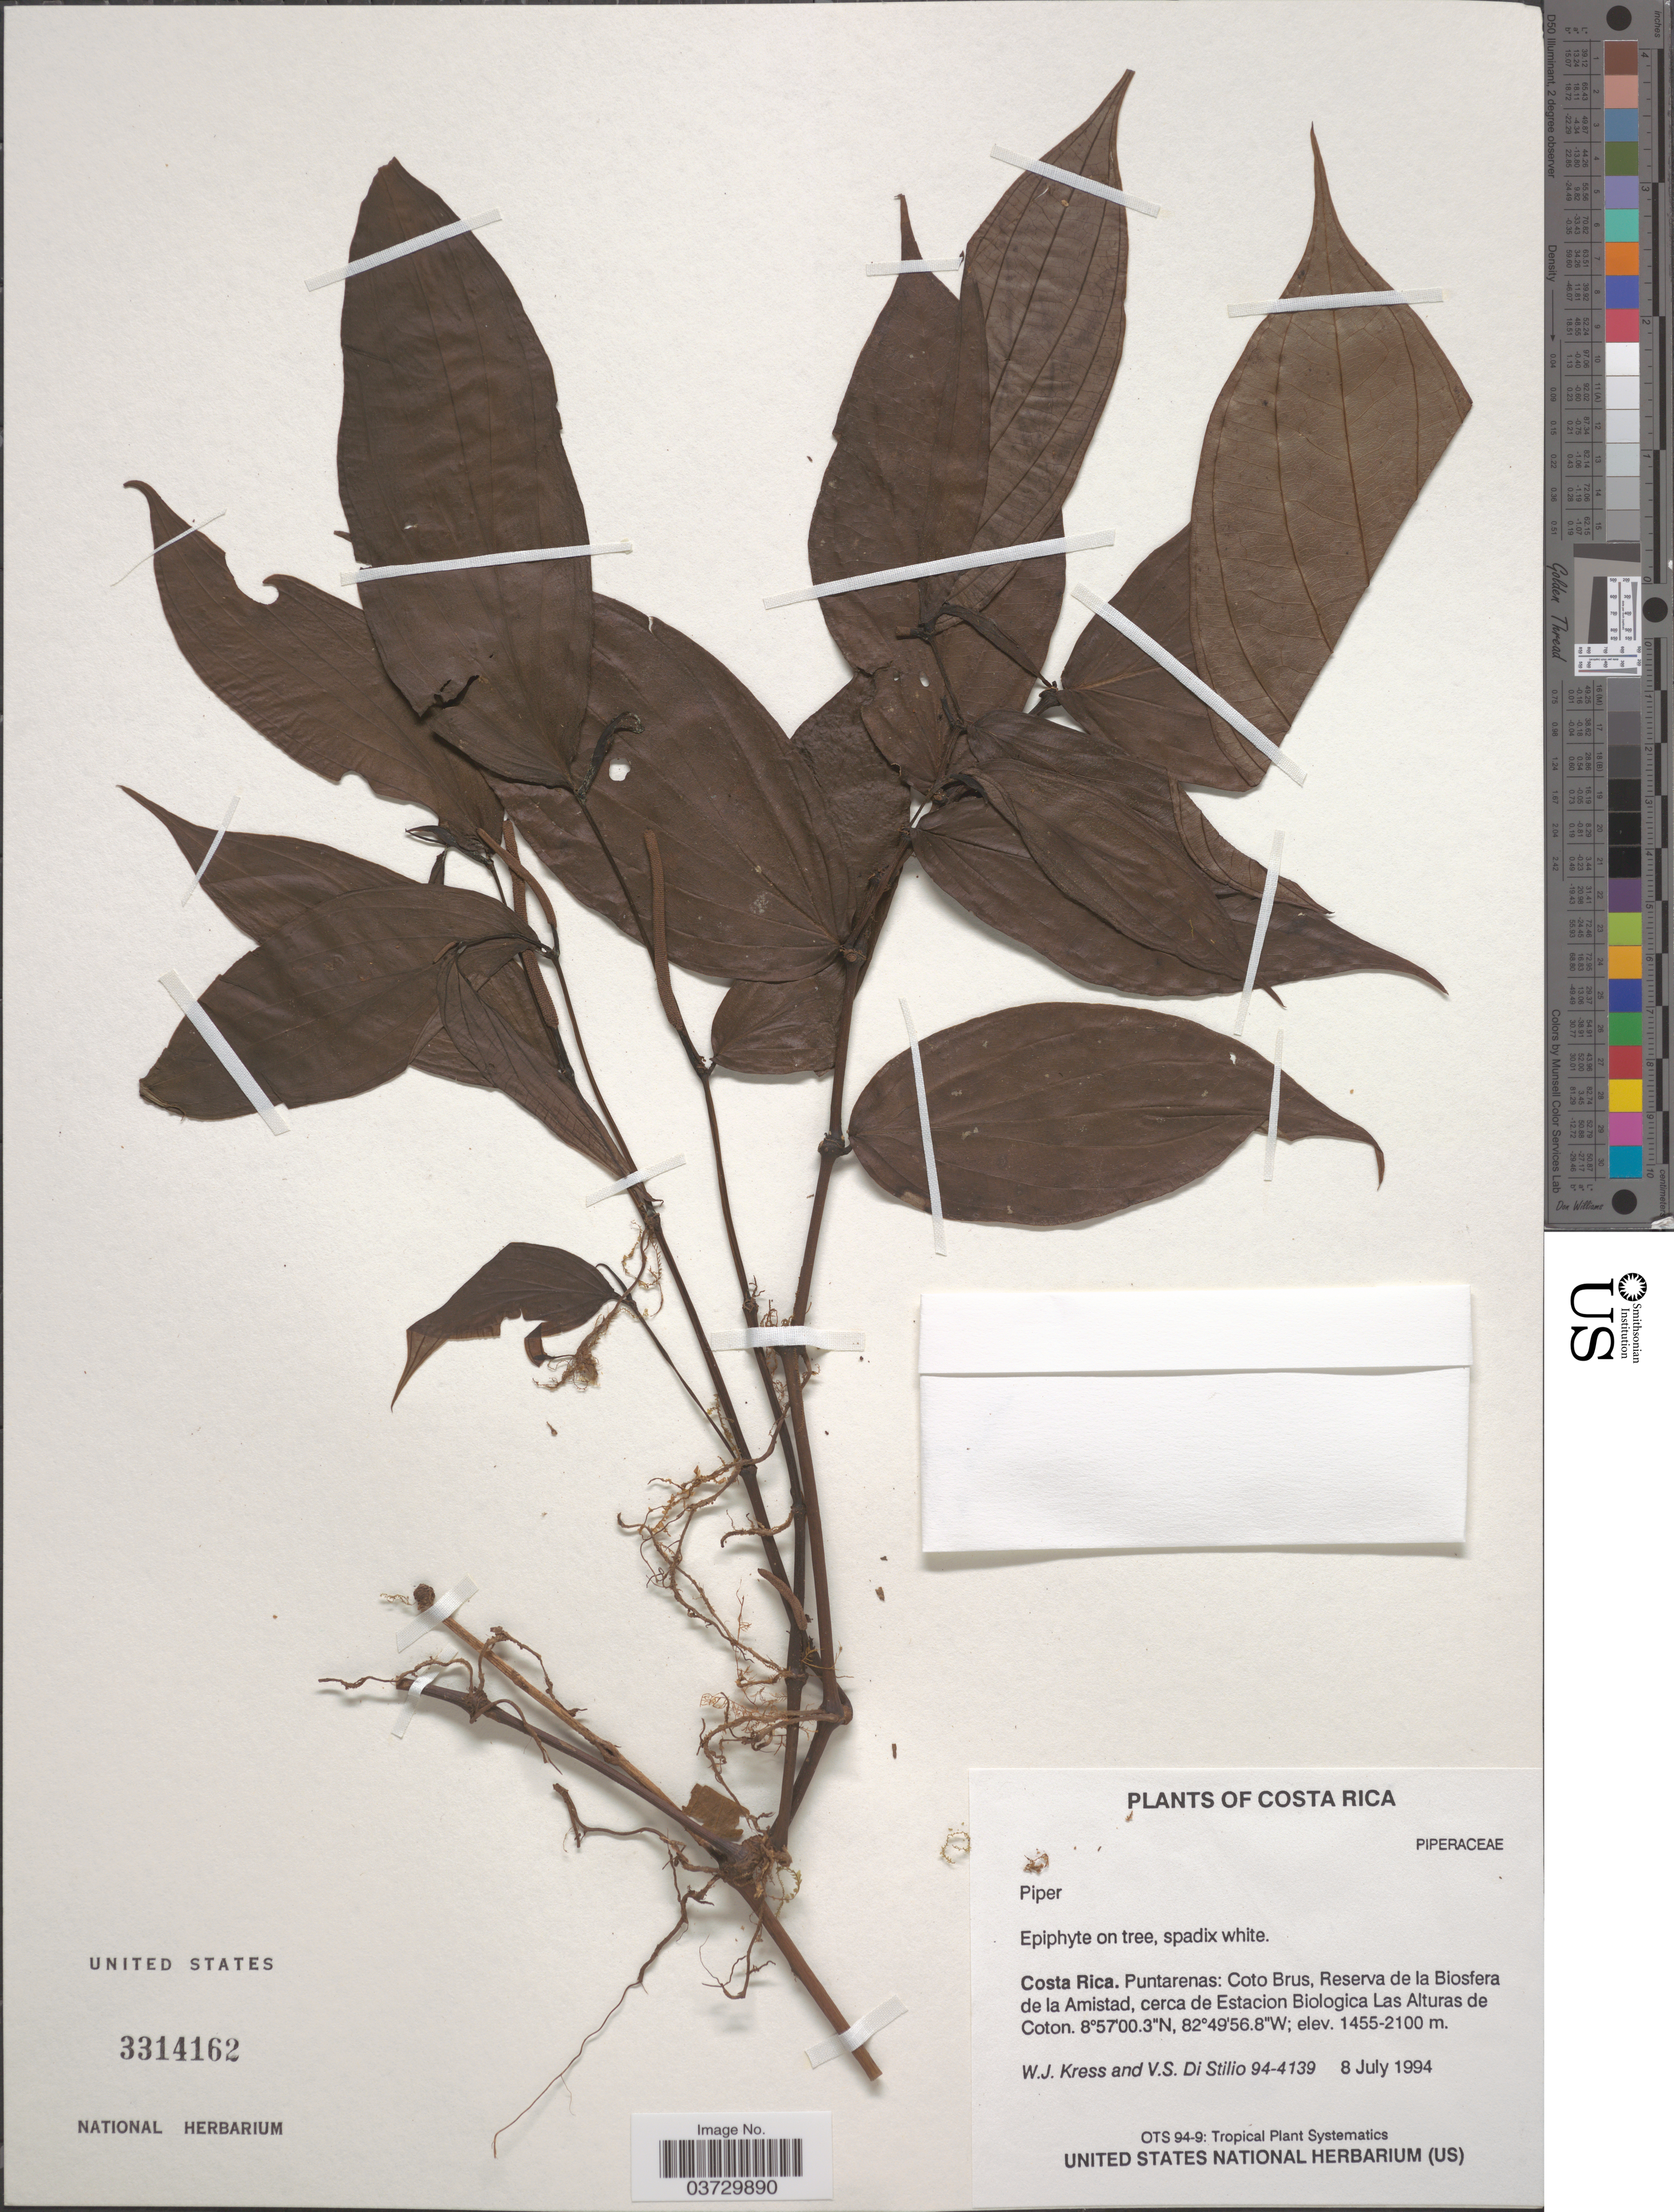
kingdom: Plantae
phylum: Tracheophyta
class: Magnoliopsida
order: Piperales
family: Piperaceae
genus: Piper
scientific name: Piper sp.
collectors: W. J. Kress & V. Di Stilio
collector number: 94-4139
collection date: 1994-07-08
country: Costa Rica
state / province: Puntarenas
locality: Coto Brus, Reserva de la Biosfera de la Amistad; cerca de Estacion Biologica Las Alturas de Coton.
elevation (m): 1455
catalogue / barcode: US 3314162